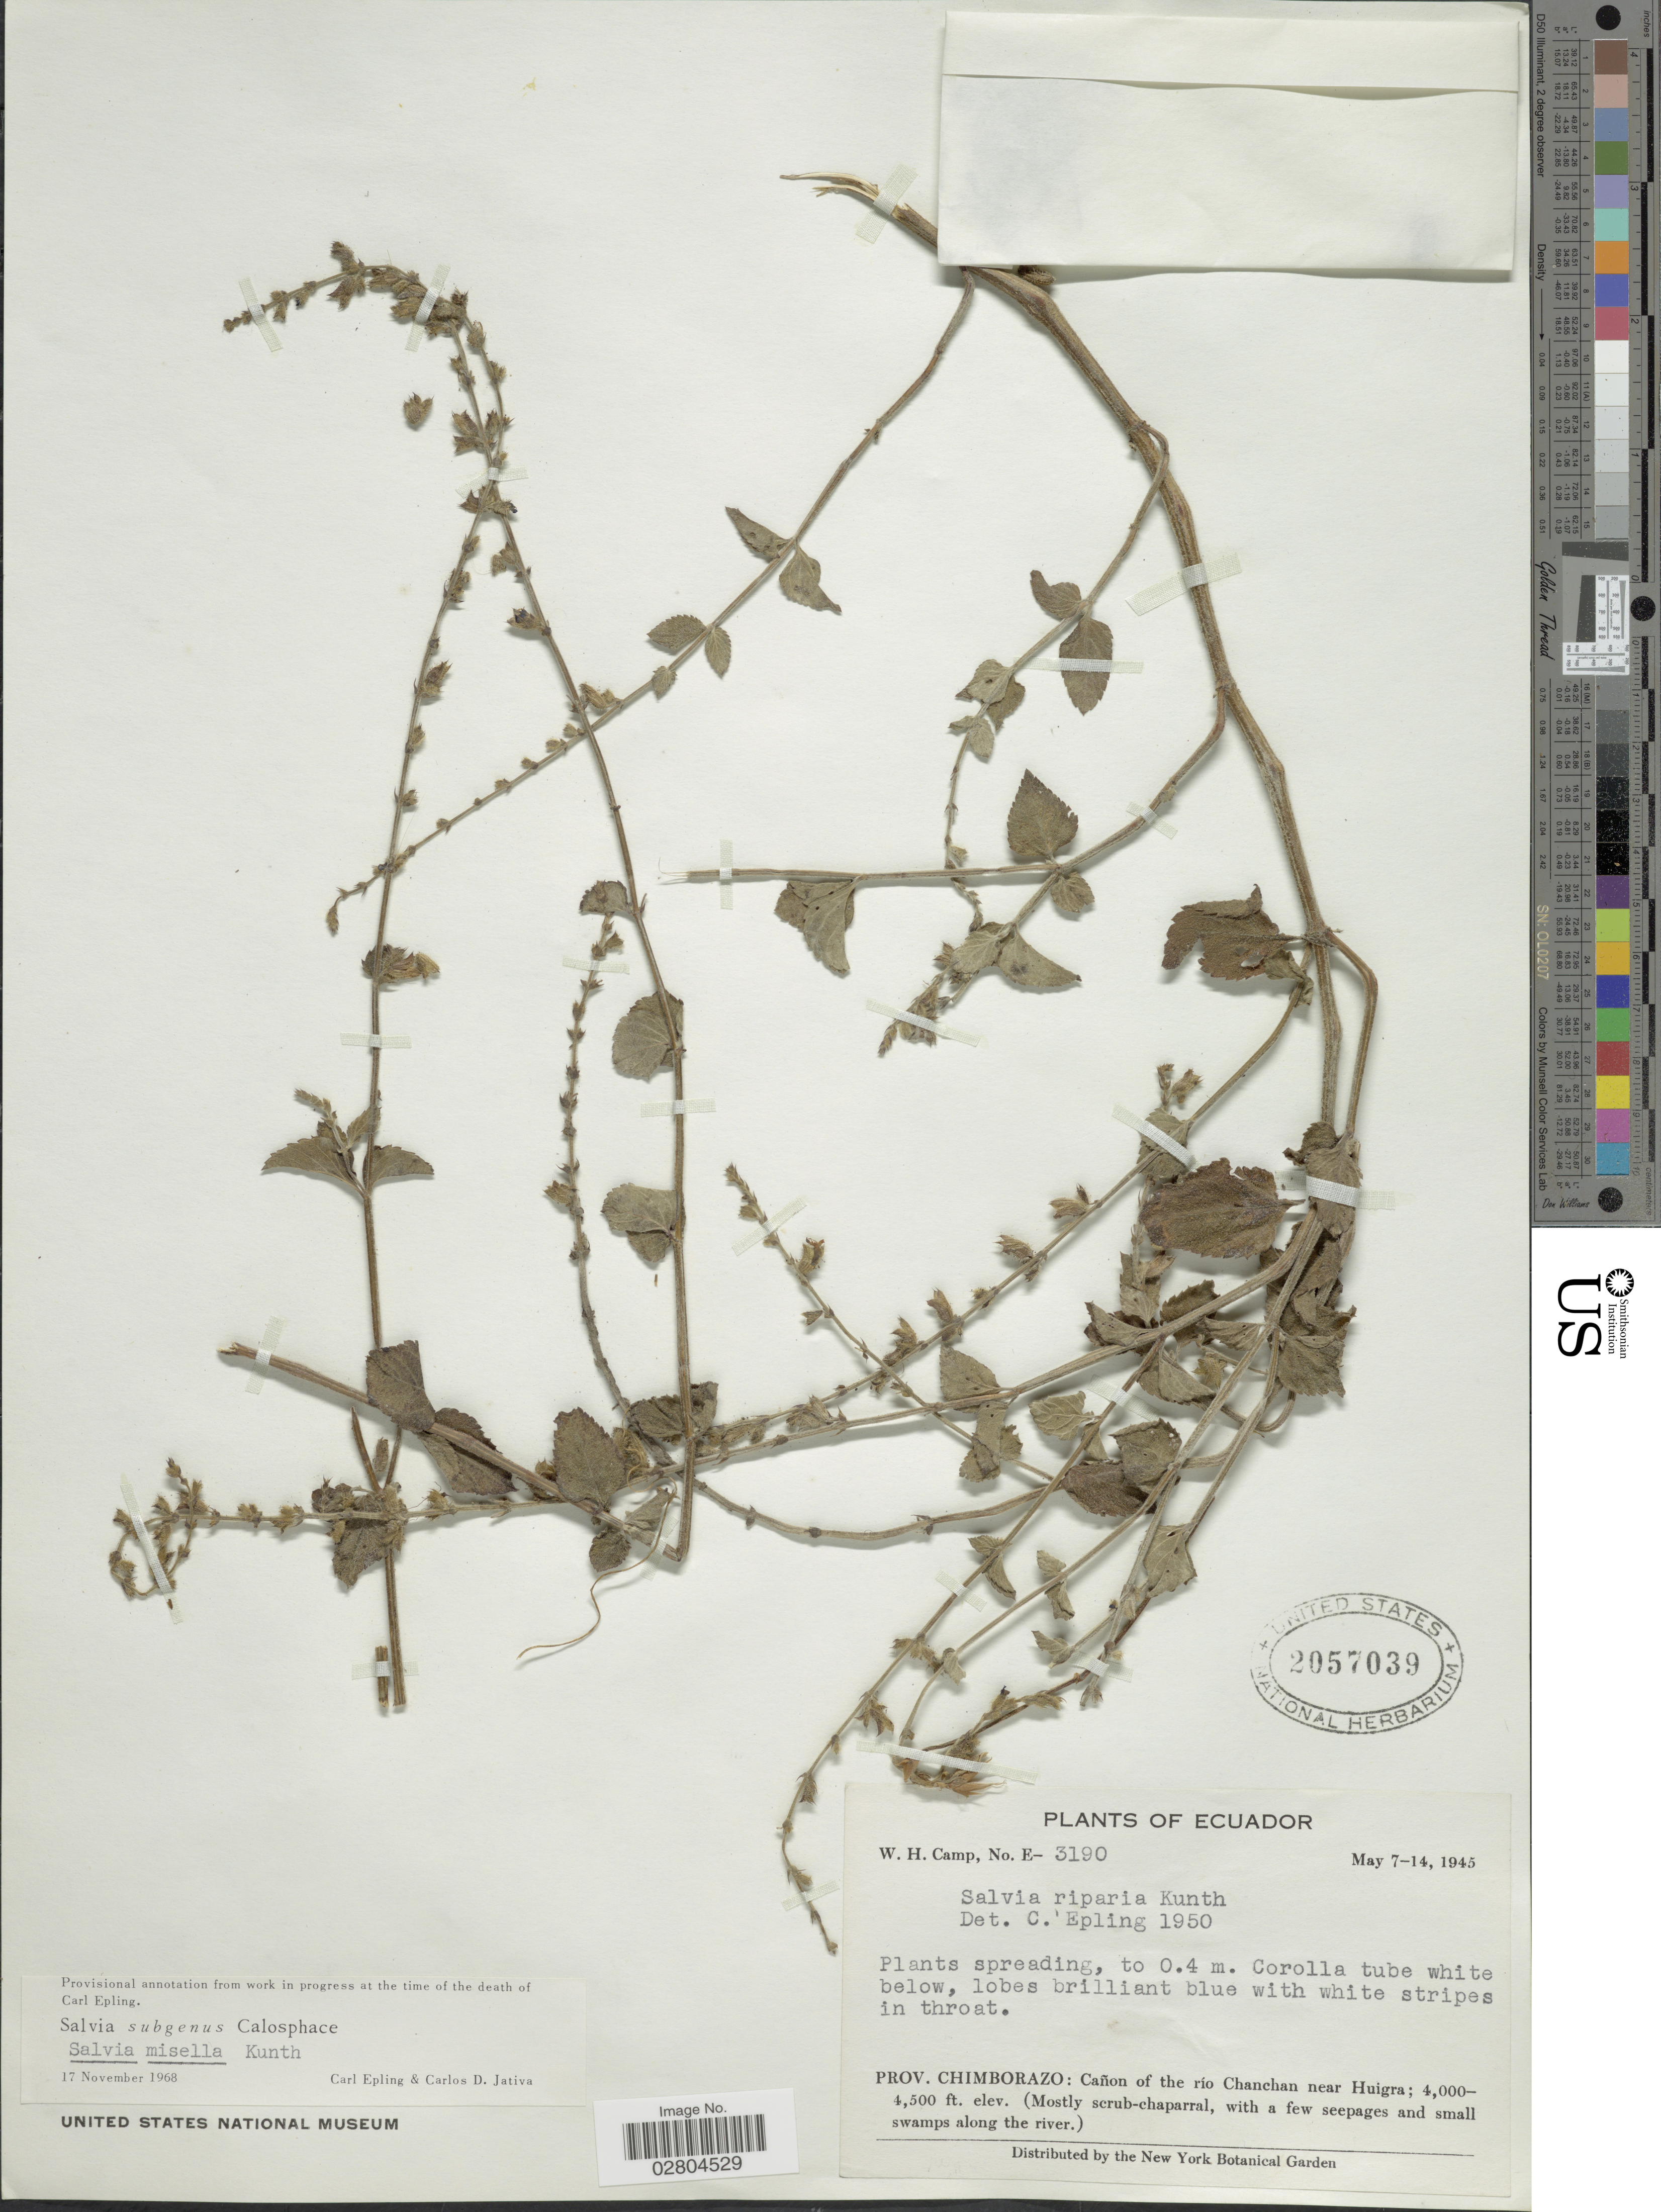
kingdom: Plantae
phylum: Tracheophyta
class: Magnoliopsida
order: Lamiales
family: Lamiaceae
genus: Salvia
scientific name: Salvia misella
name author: Kunth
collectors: W. H. Camp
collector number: E-3190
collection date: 1945-05-07/1945-05-14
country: Ecuador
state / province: Chimborazo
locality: Prov. Chimborazo: Cañon of the río Chanchan near Huigra.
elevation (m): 1219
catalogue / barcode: US 2057039